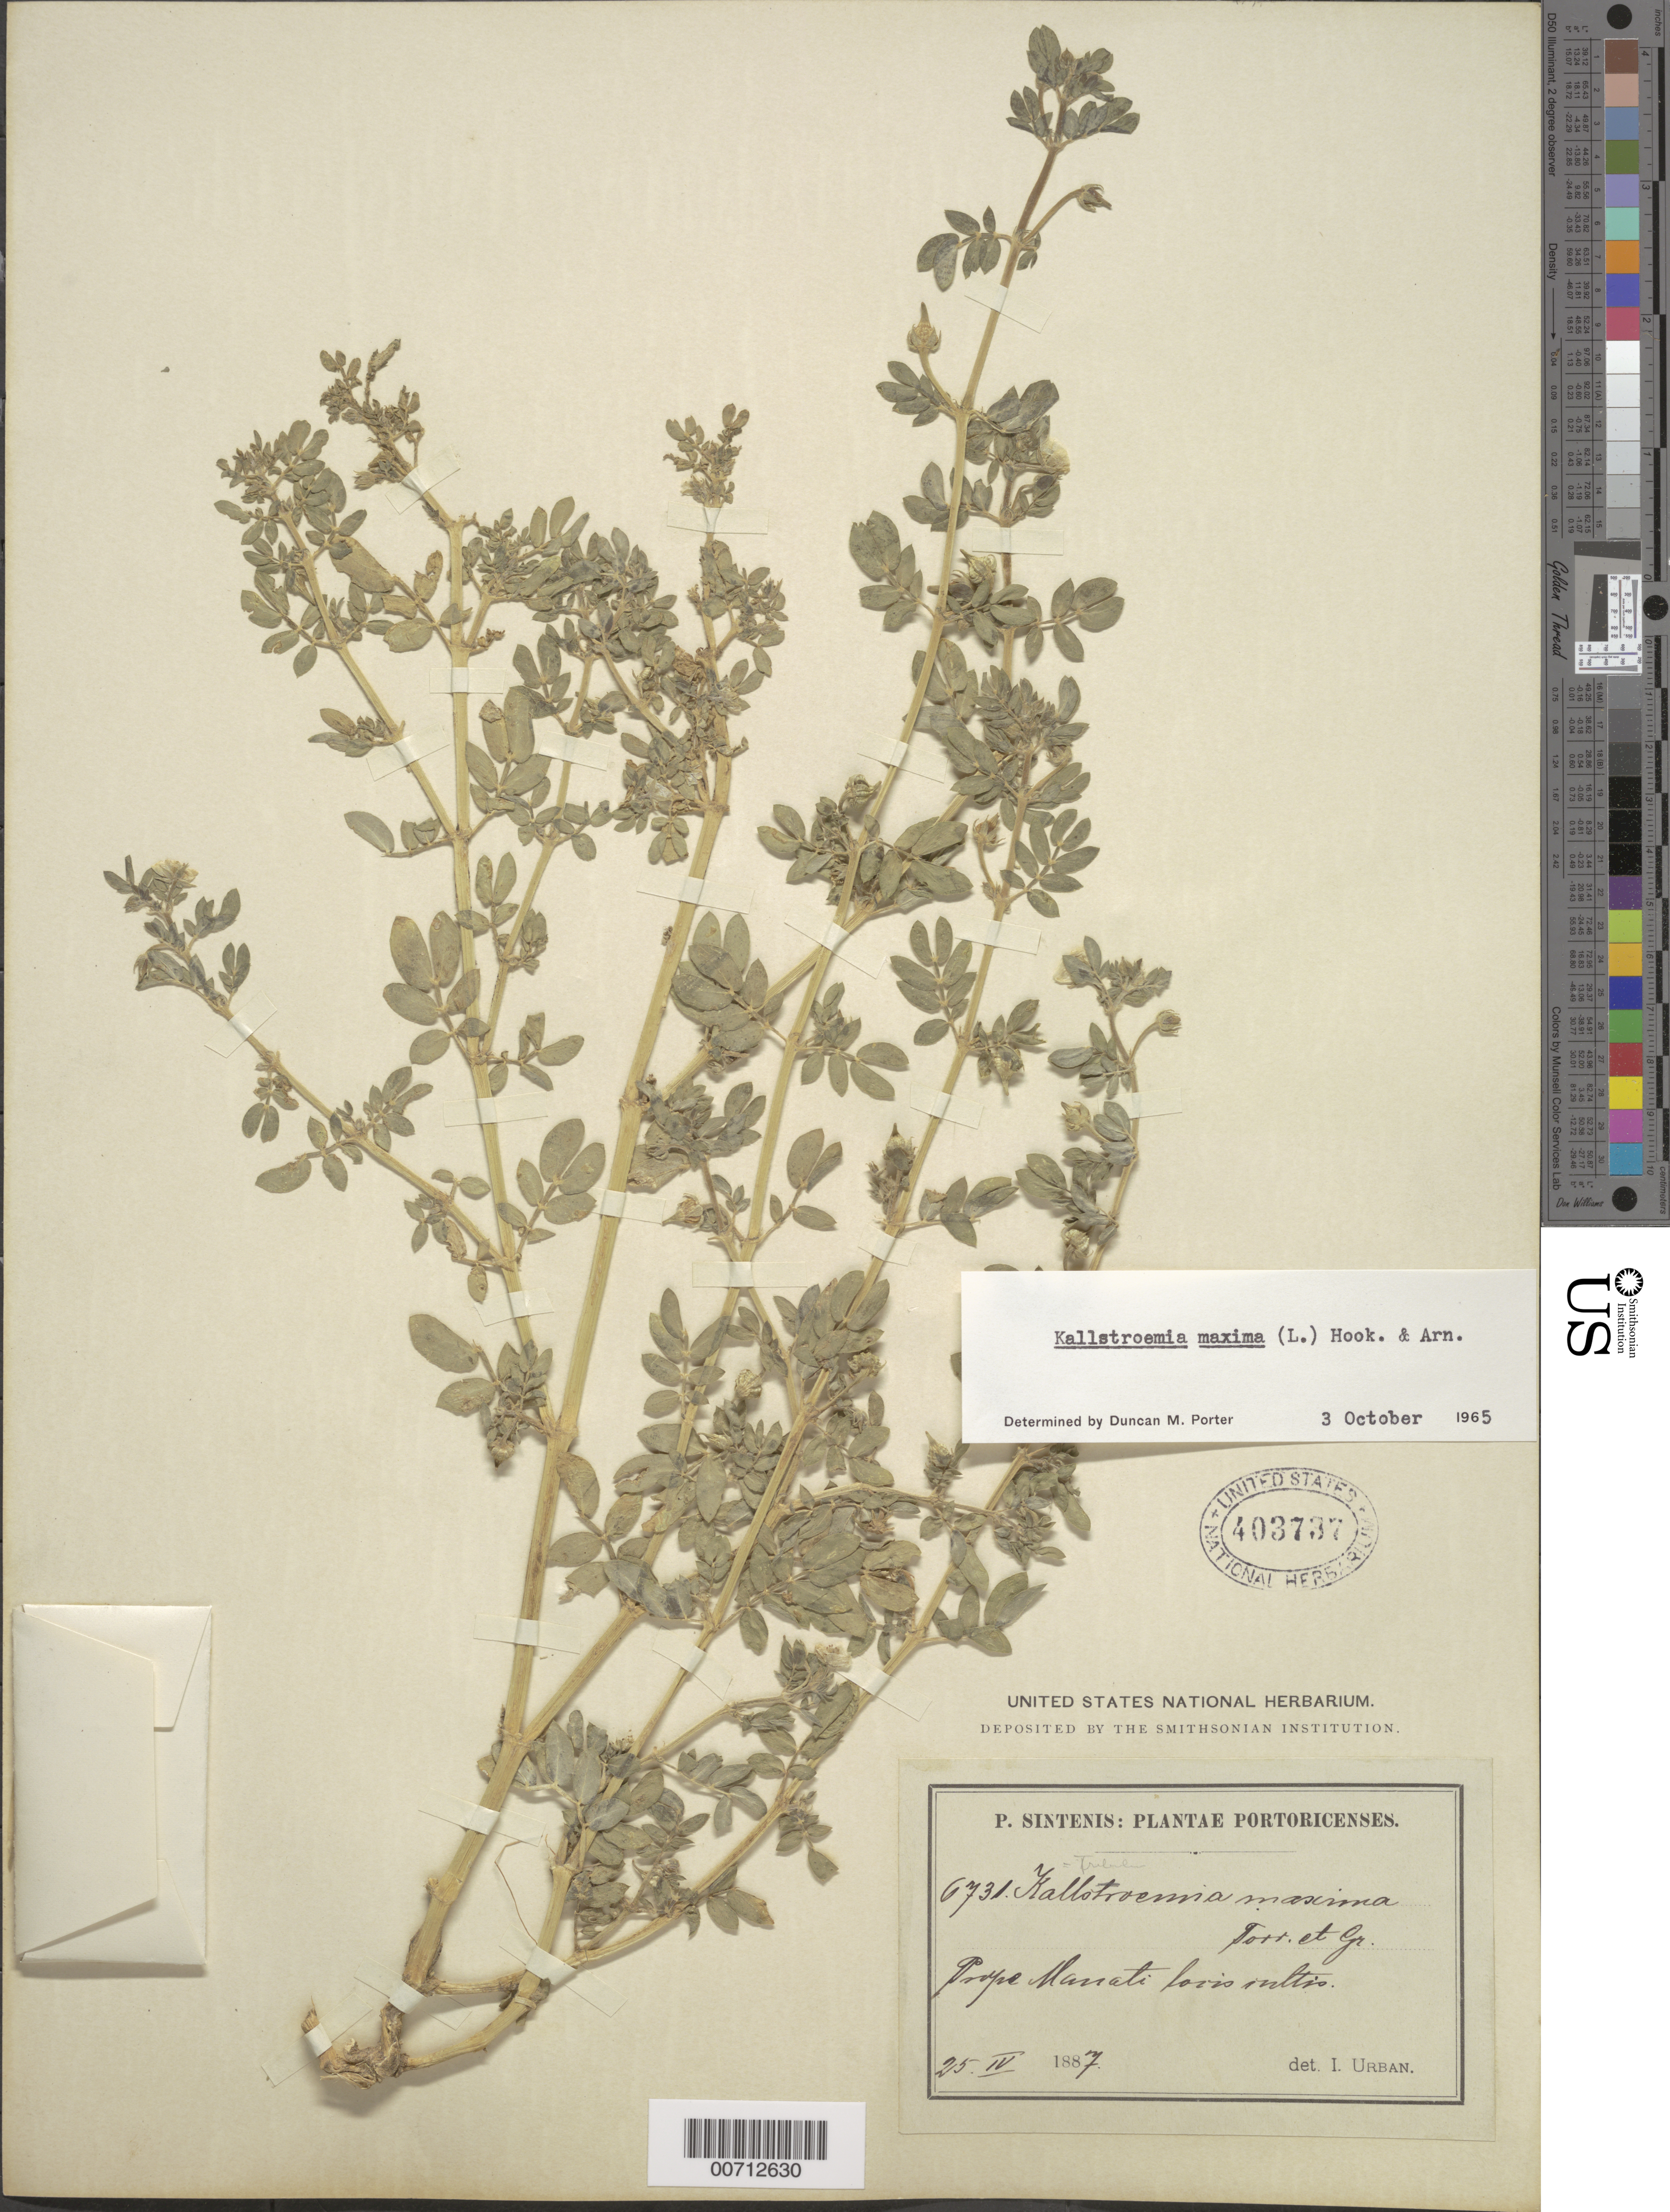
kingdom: Plantae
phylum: Tracheophyta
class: Magnoliopsida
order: Zygophyllales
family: Zygophyllaceae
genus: Kallstroemia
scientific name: Kallstroemia maxima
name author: (L.) Hook. & Arn.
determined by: Porter, D. M.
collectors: P. Sintenis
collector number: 6731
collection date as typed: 25 Apr 1887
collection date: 1887-04-25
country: Puerto Rico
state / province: Manati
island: Greater Antilles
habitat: Loris cultis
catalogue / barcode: US 403737